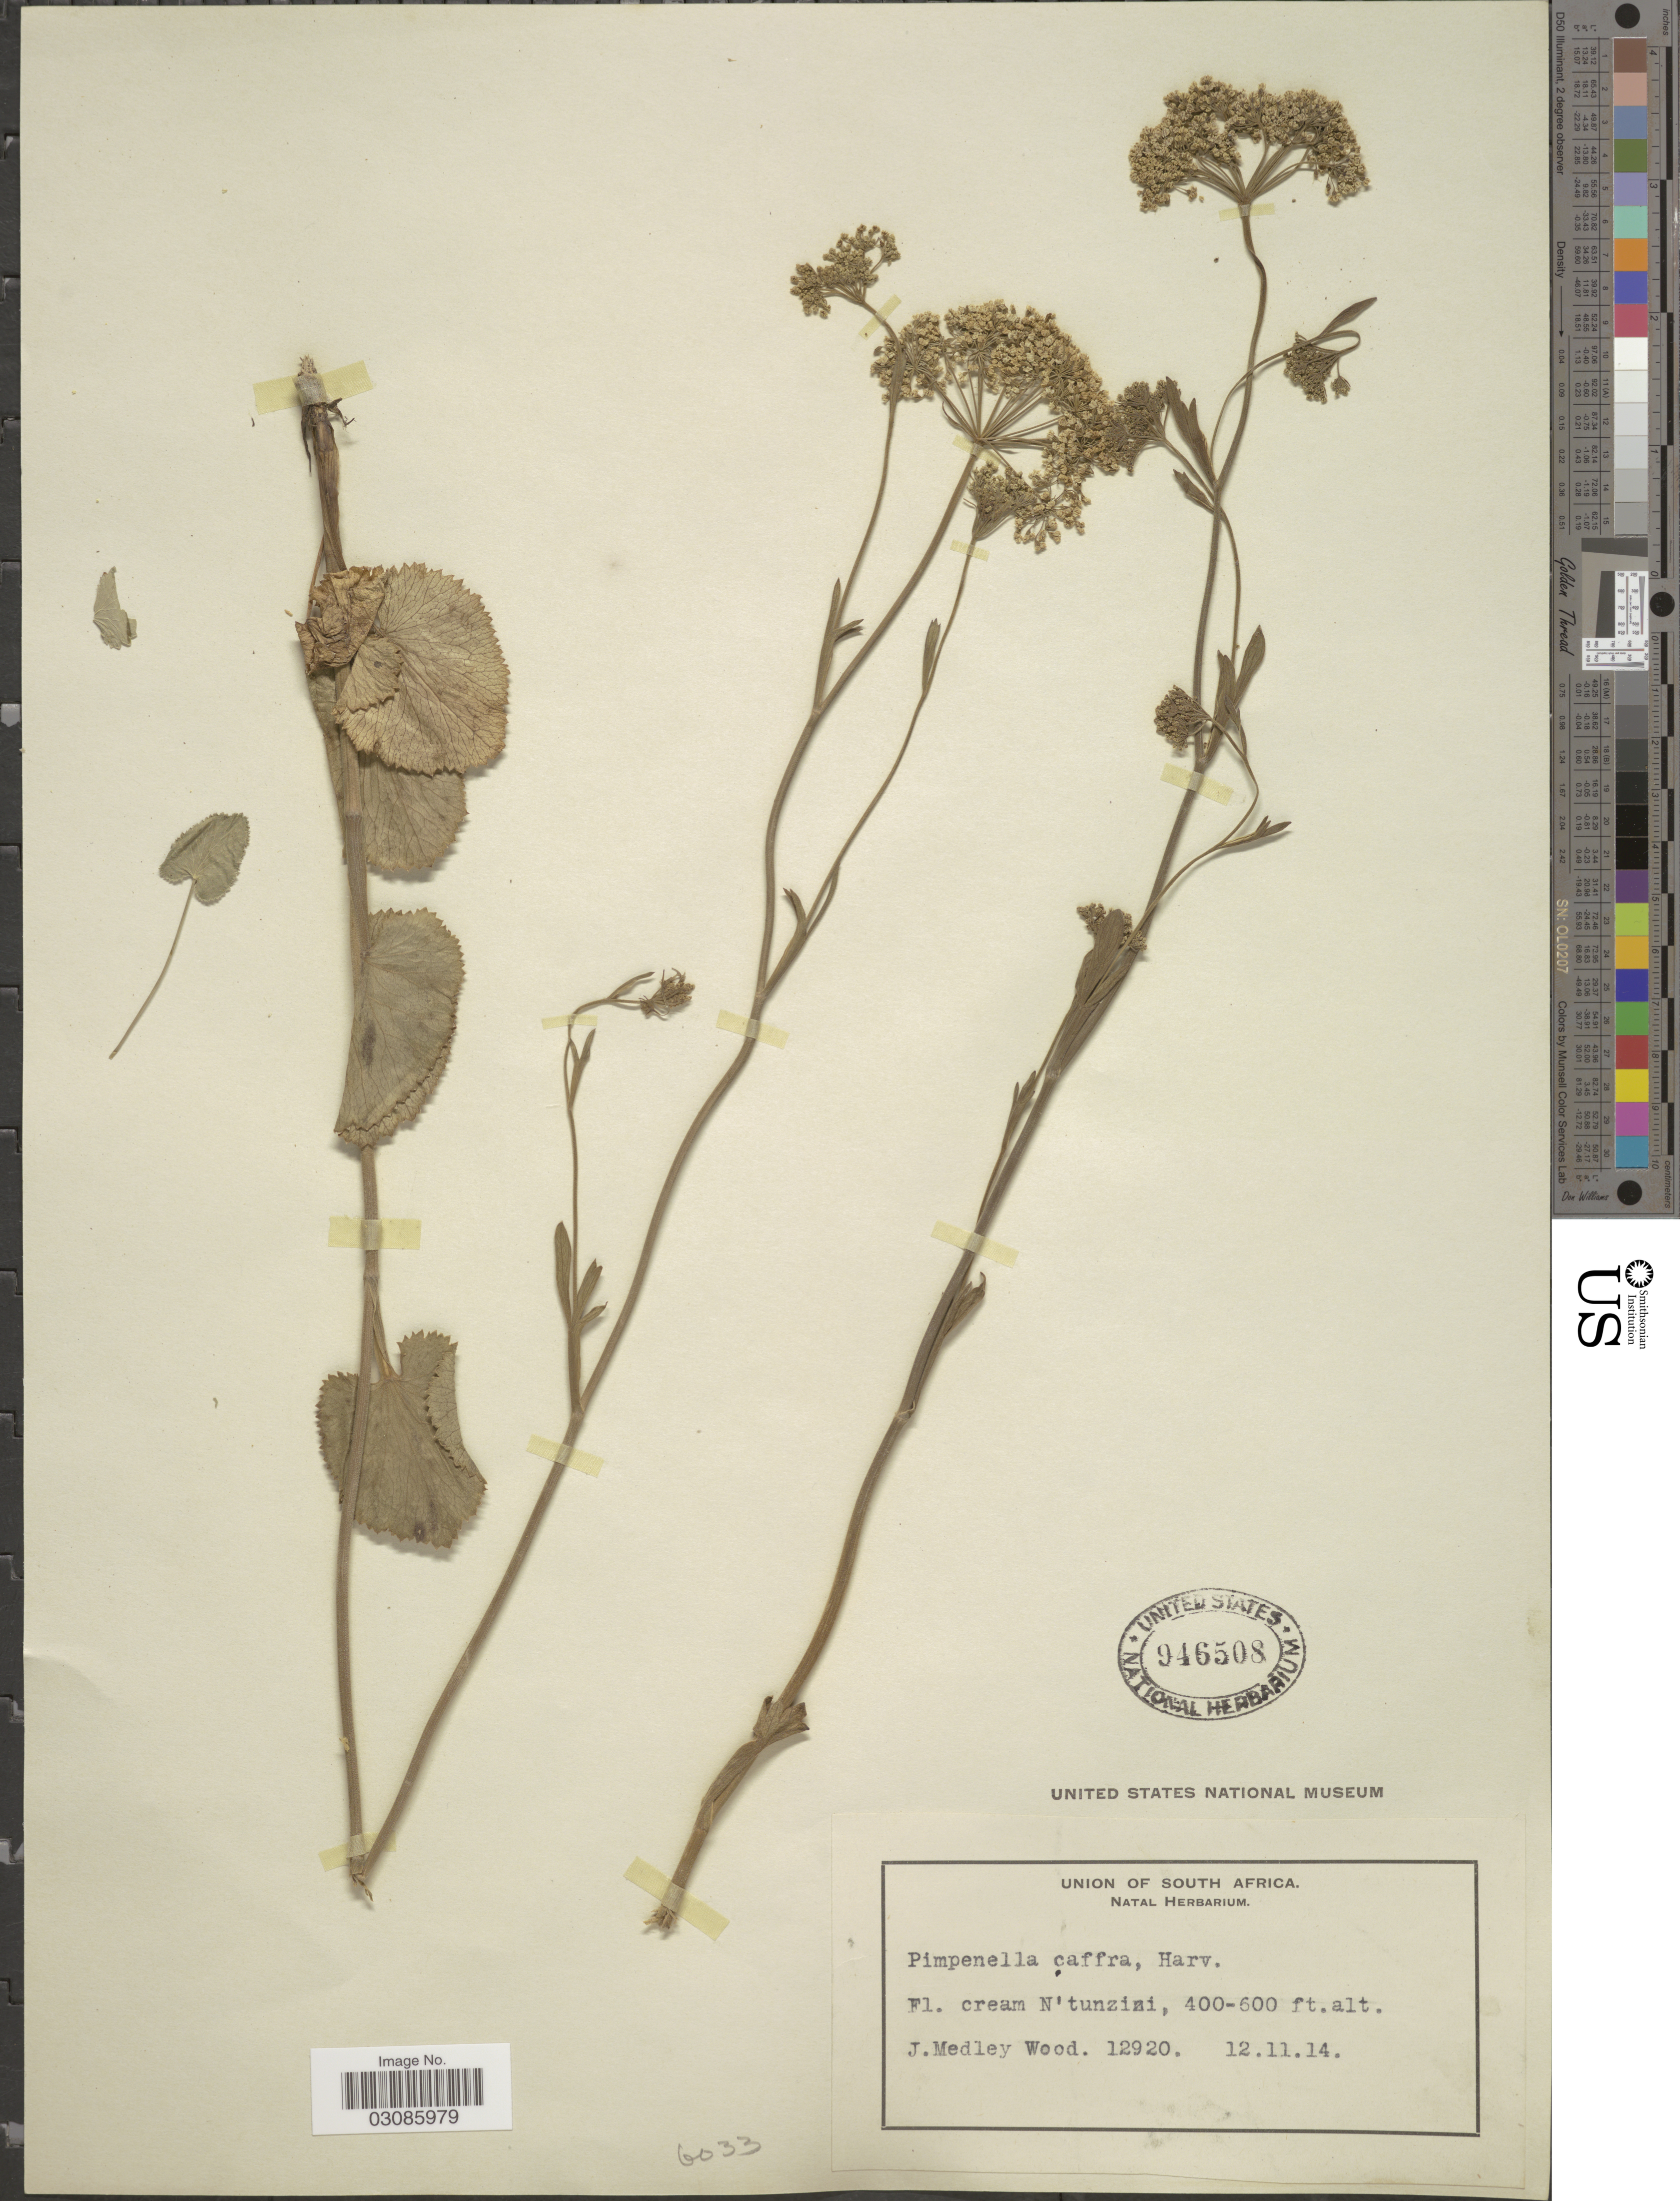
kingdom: Plantae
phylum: Tracheophyta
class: Magnoliopsida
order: Apiales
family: Apiaceae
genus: Pimpinella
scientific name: Pimpinella caffra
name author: (Eckl. & Zeyh.) D. Dietr.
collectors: J. Medley Wood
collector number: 12920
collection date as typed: Transcribed d/m/y: 12/11/14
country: South Africa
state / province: KwaZulu-Natal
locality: Union of South Africa, Fl. cream N'tunzizi.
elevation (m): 122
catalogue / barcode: US 946508